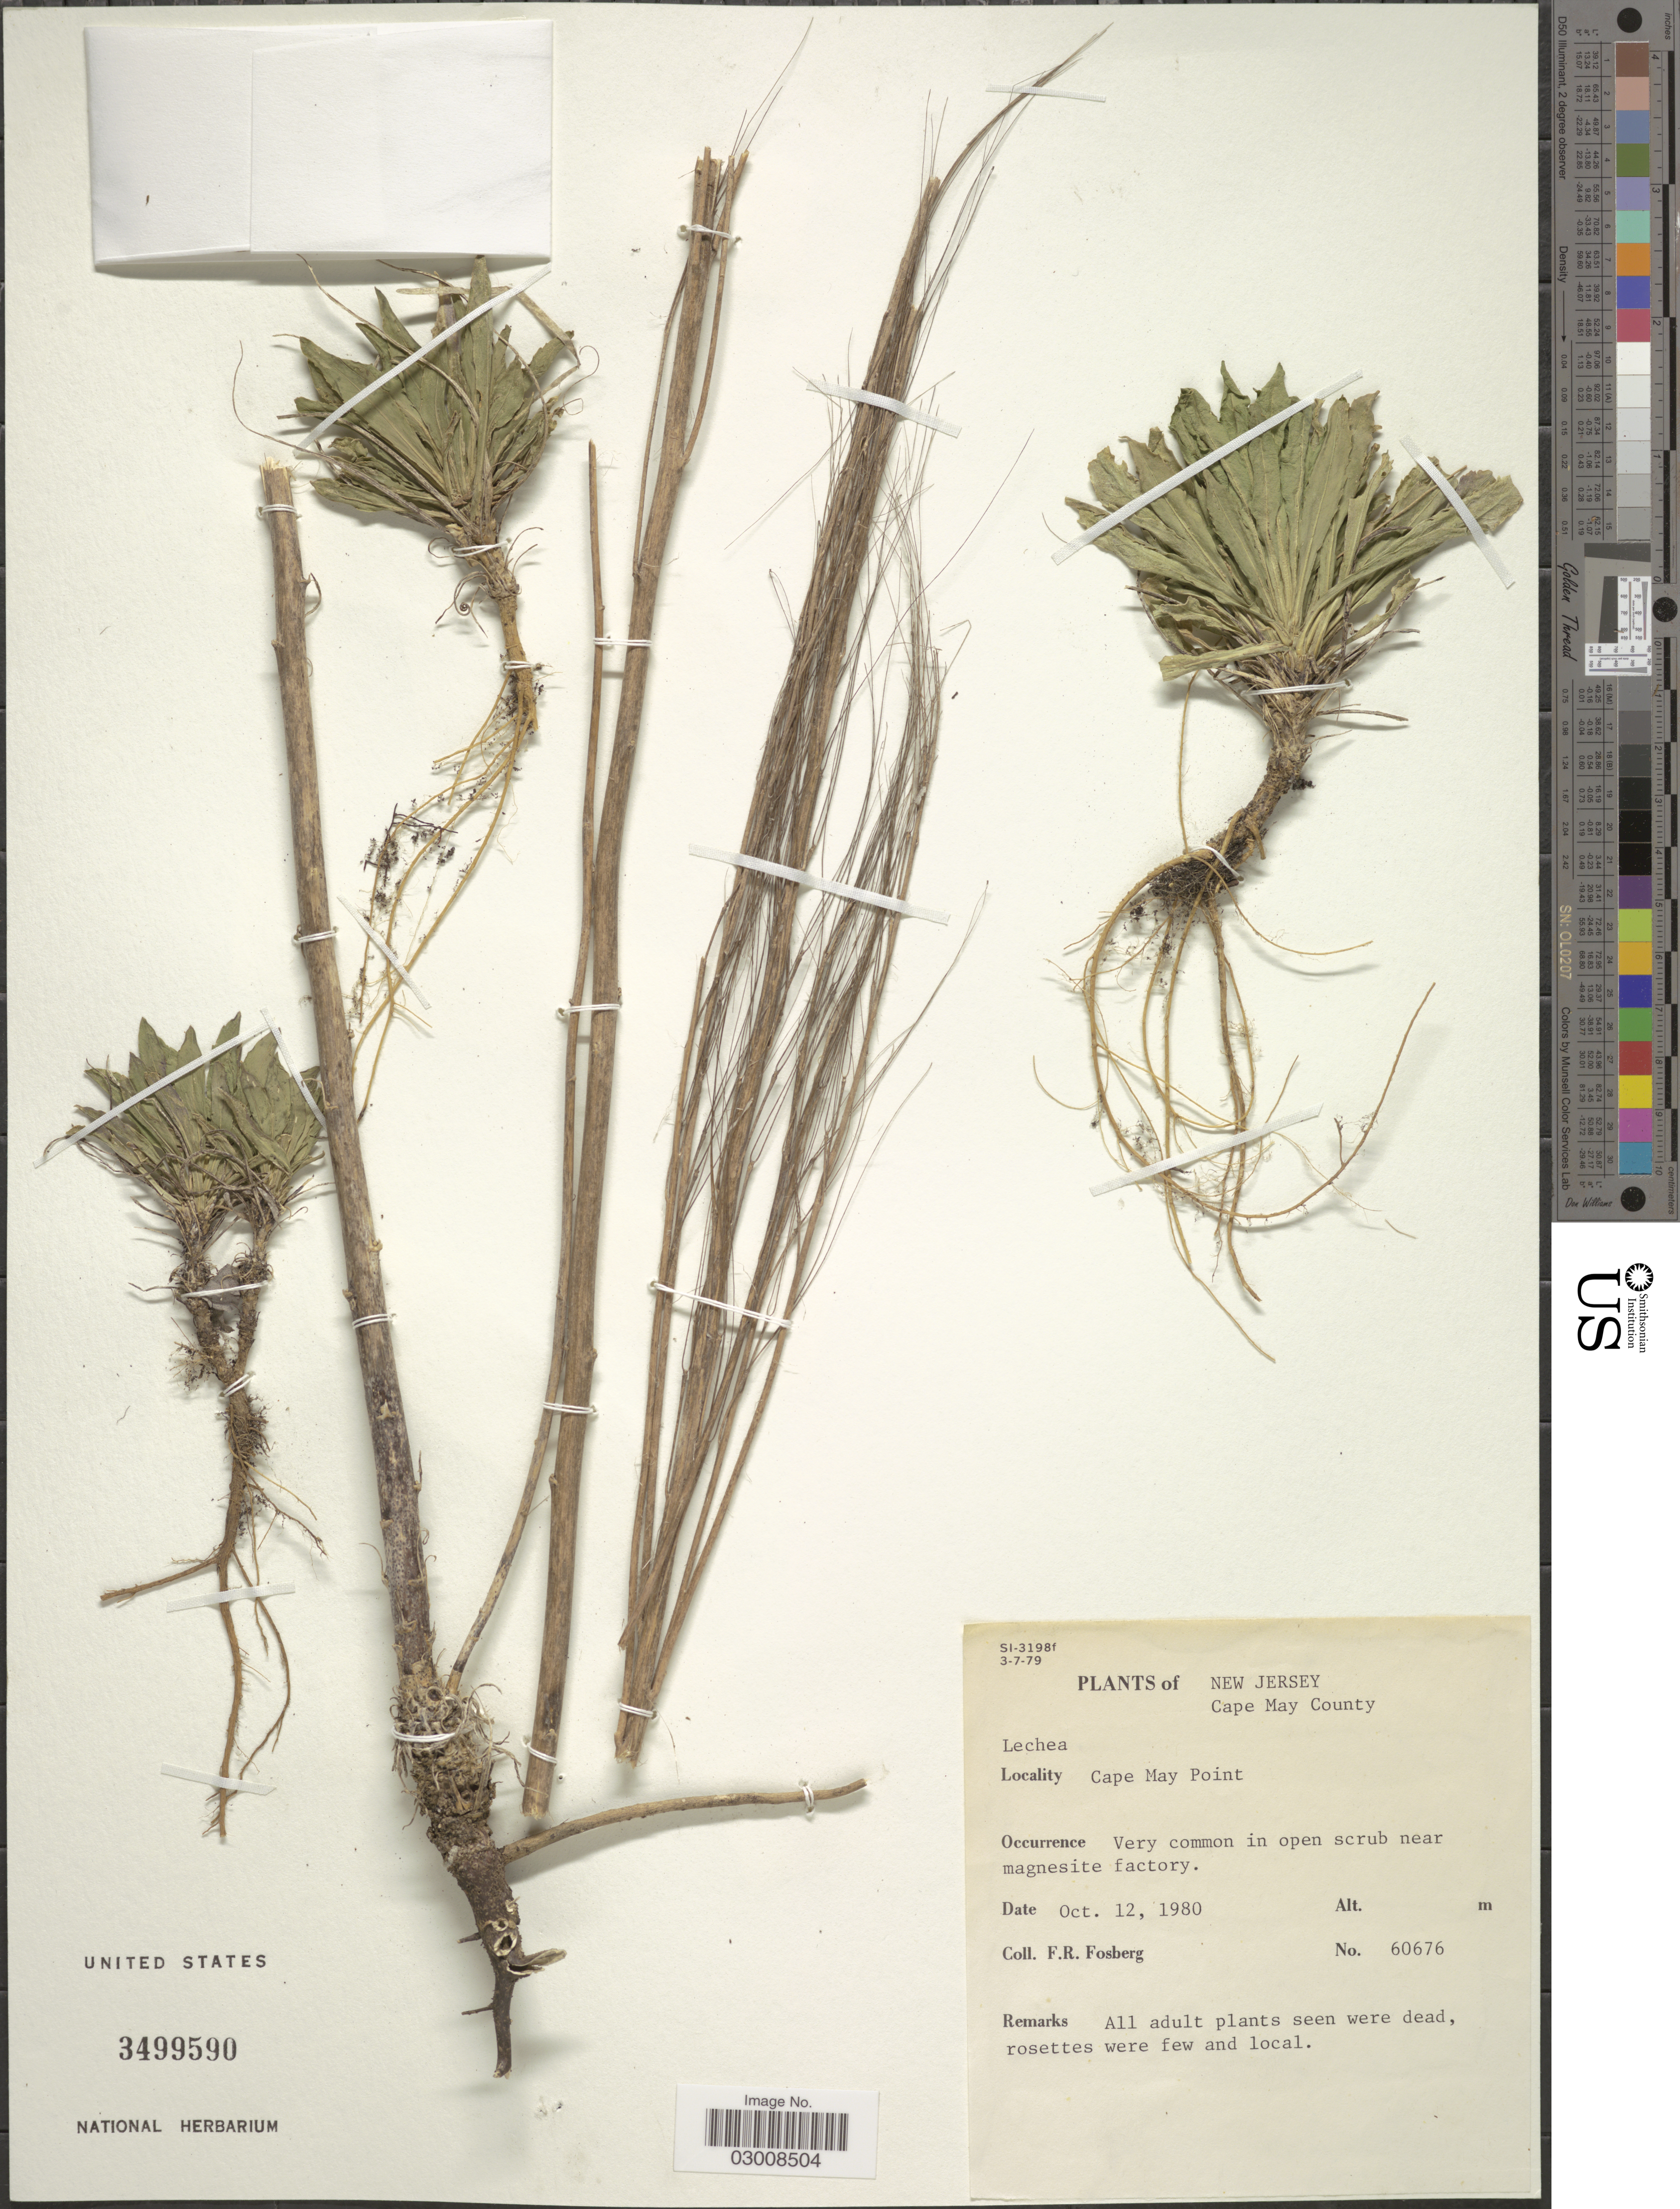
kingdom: Plantae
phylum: Tracheophyta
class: Magnoliopsida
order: Malvales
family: Cistaceae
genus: Lechea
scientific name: Lechea sp.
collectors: F. R. Fosberg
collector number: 60676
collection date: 1980-10-12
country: United States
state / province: New Jersey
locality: Cape May County, Cape May Point.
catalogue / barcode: US 3499590